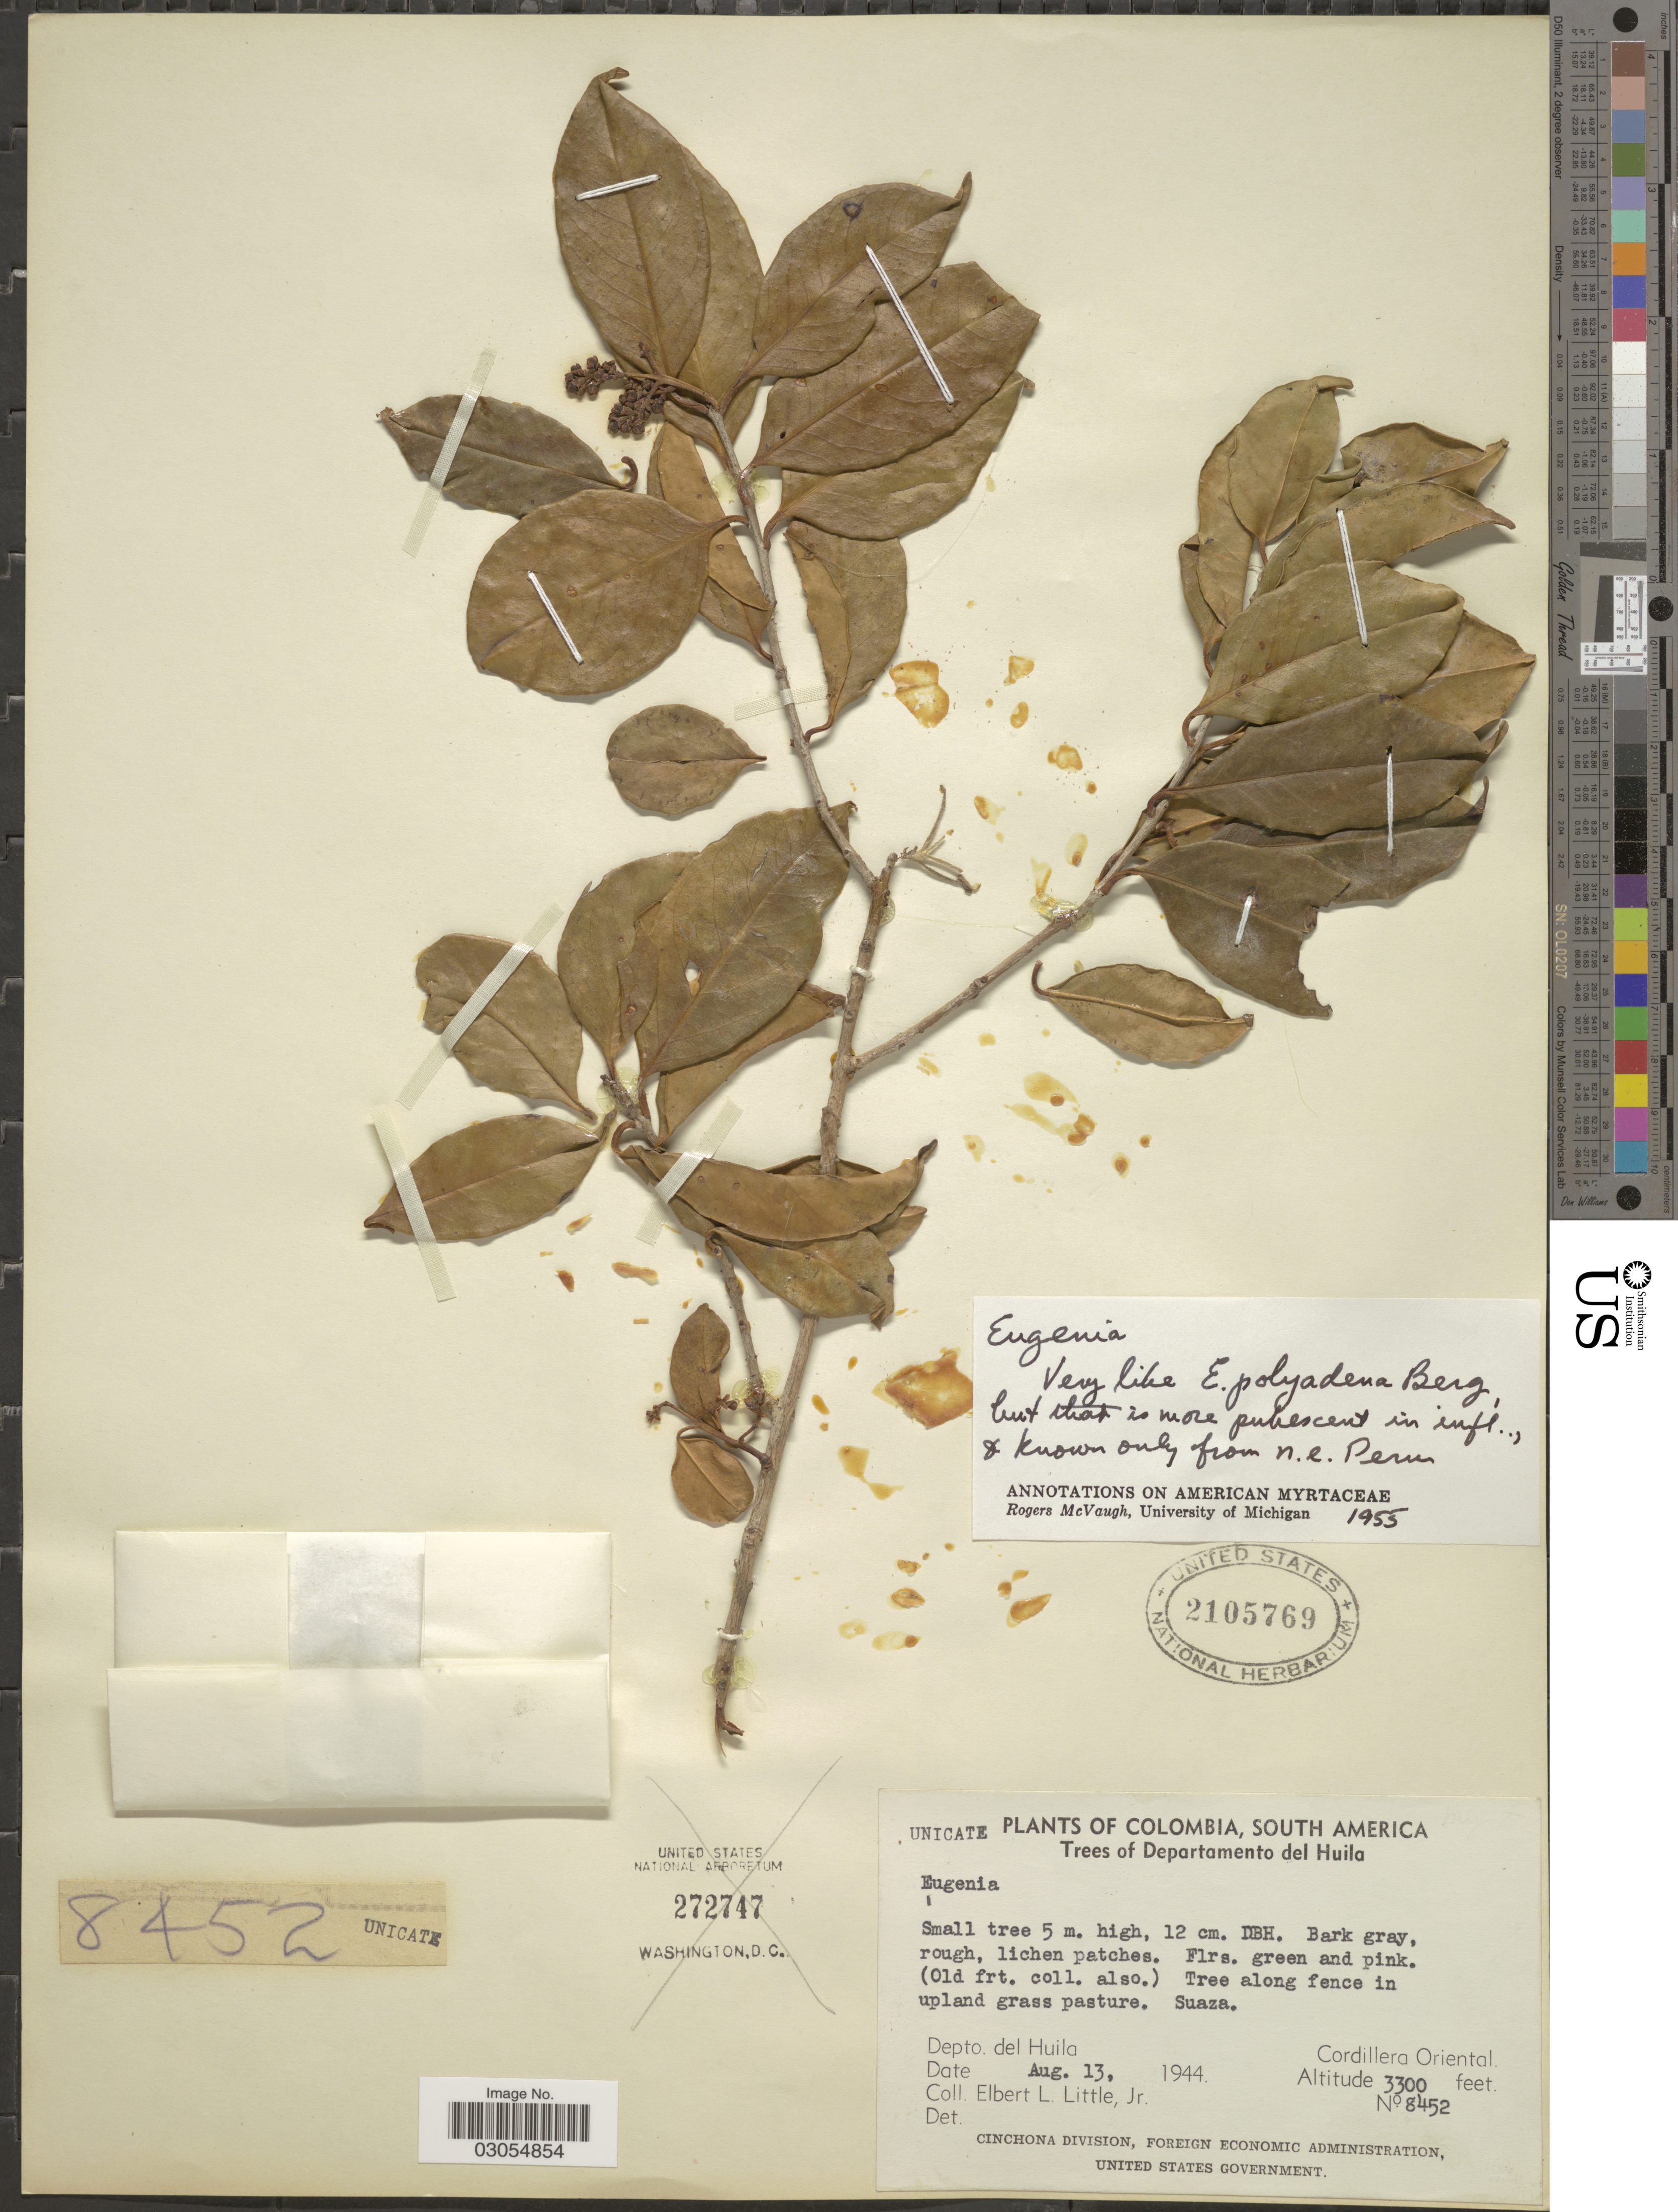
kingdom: Plantae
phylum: Tracheophyta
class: Magnoliopsida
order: Myrtales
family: Myrtaceae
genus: Eugenia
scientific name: Eugenia polyadena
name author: O. Berg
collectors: E. L. Little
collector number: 8452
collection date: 1944-08-13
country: Colombia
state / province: Huila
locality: Departamento del Huila. Suaza. Depto. del Huila. Cordillera Oriental.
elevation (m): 1006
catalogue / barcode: US 2105769